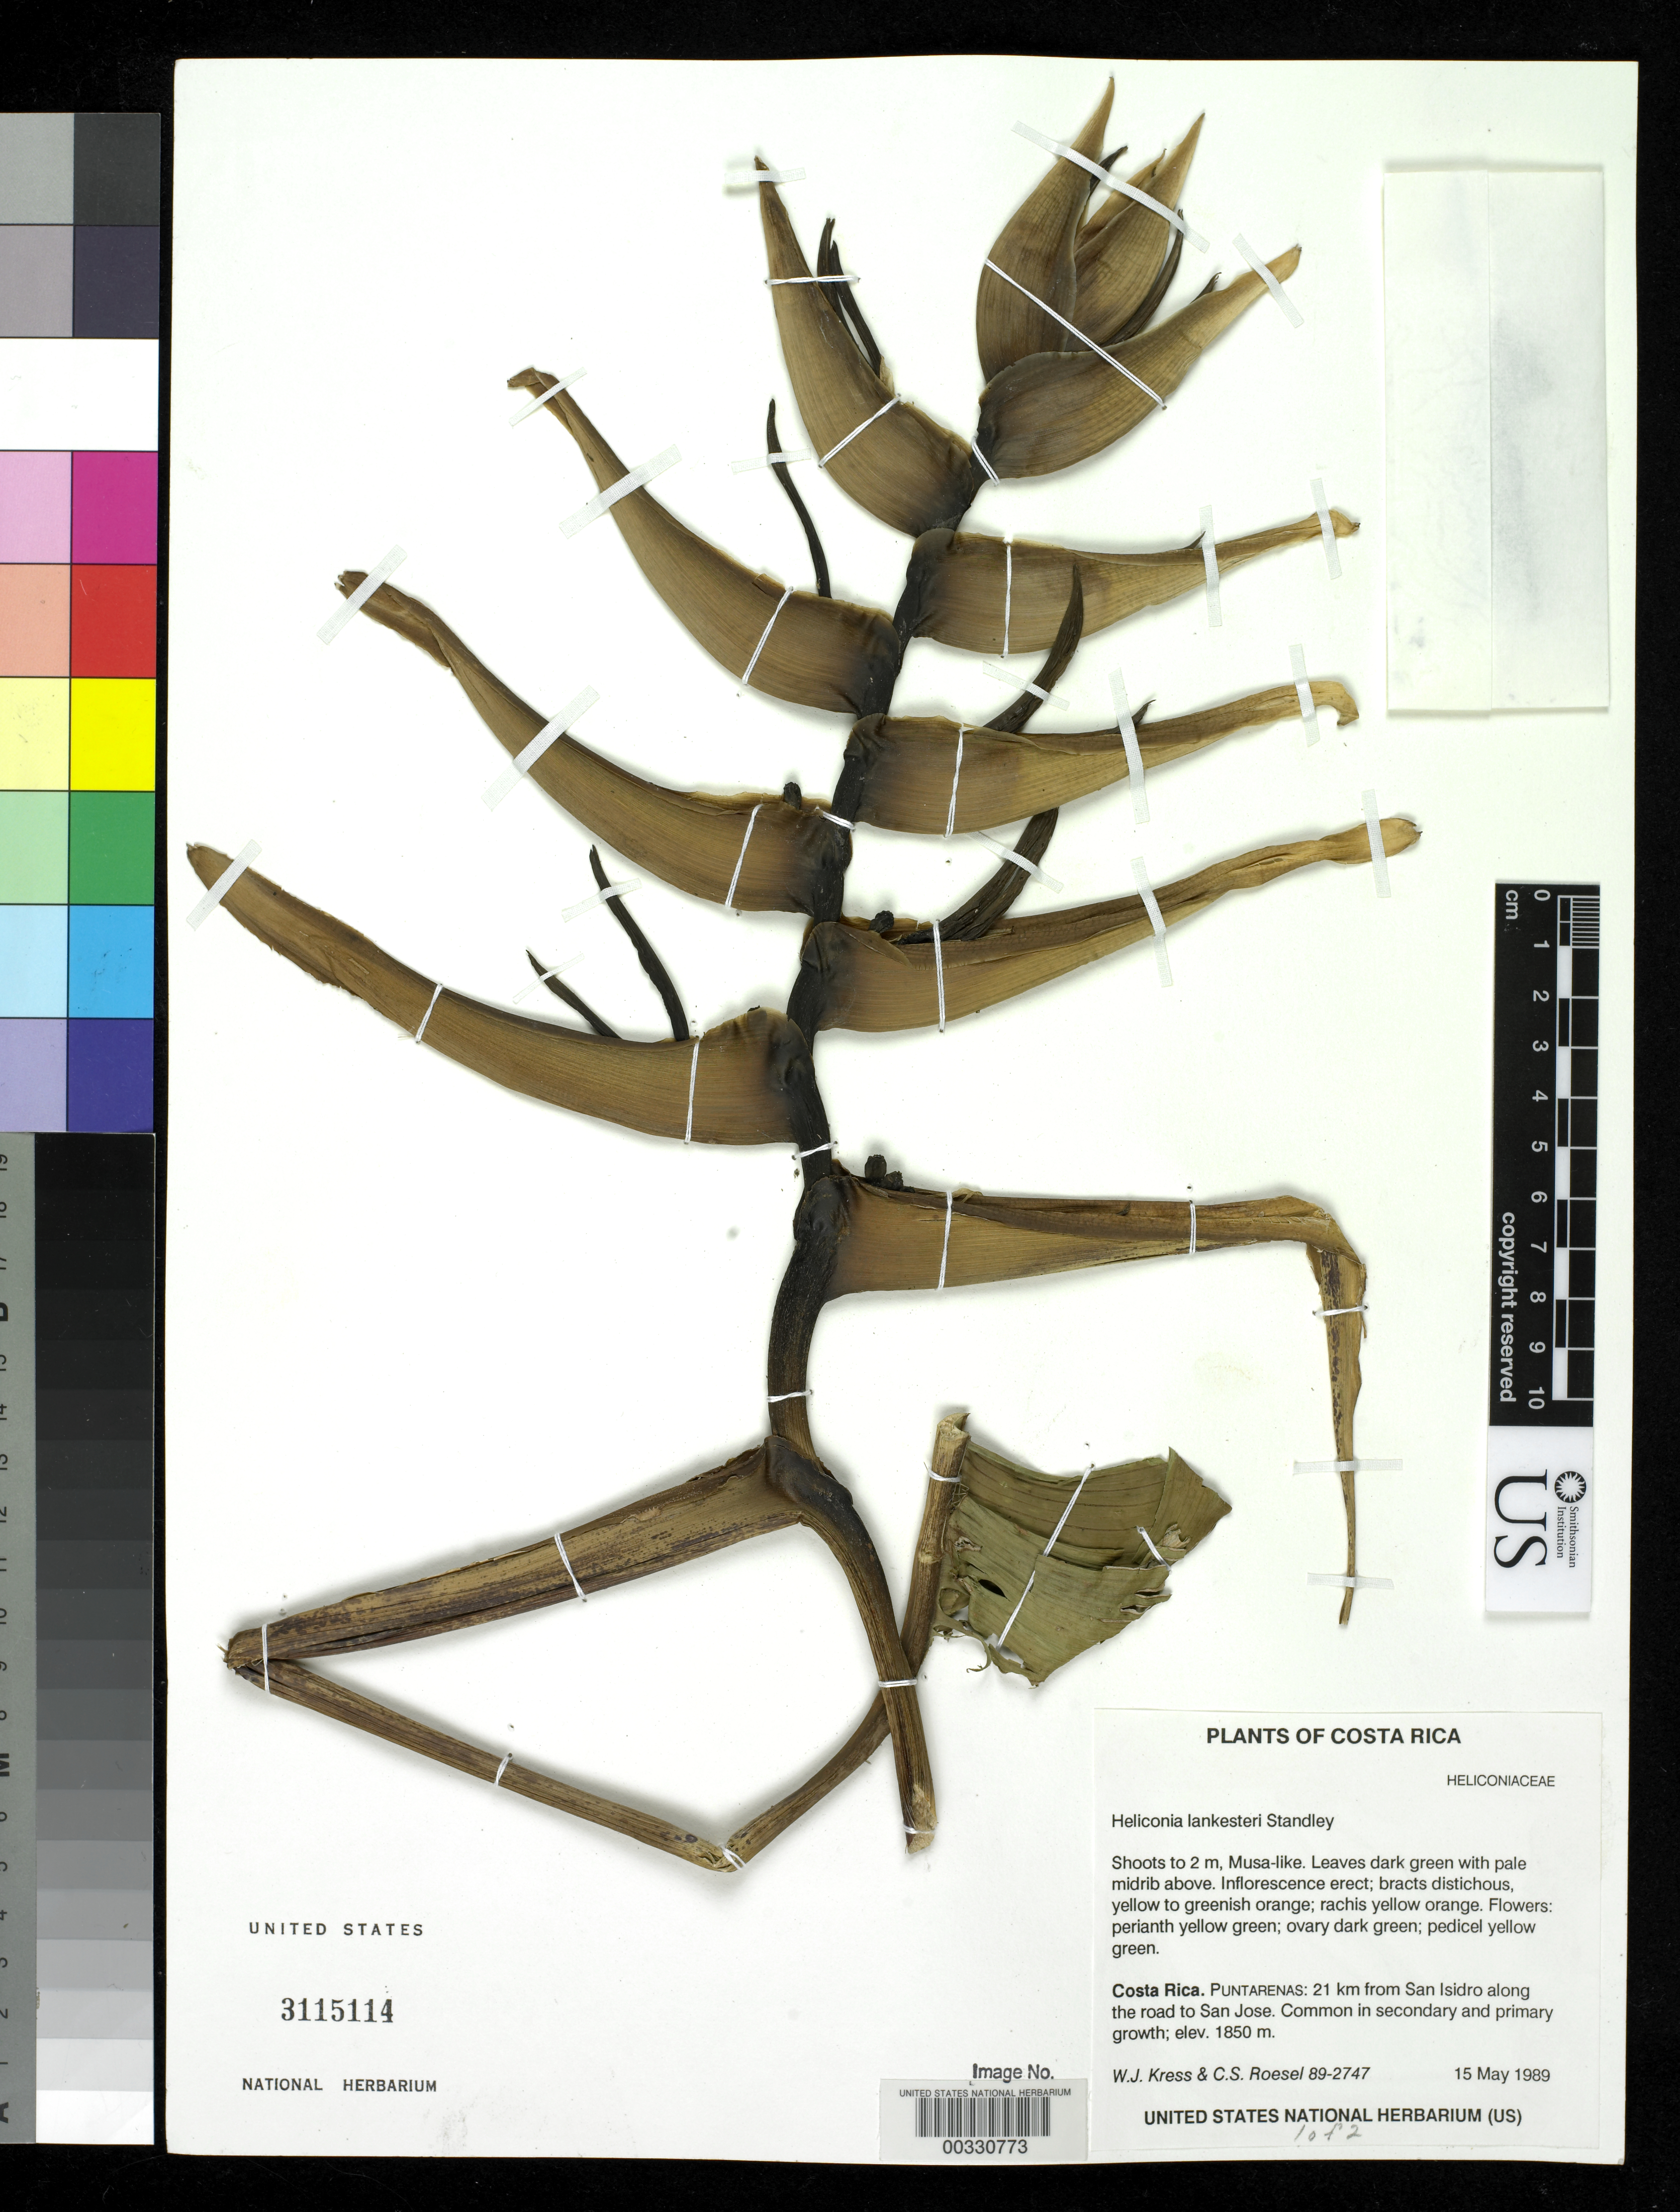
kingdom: Plantae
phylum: Tracheophyta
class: Liliopsida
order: Zingiberales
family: Heliconiaceae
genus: Heliconia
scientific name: Heliconia lankesteri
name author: Standl.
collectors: W. J. Kress & C. S. Roesel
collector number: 89-2747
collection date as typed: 15 May 1989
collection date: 1989-05-15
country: Costa Rica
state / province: Puntarenas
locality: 21 km from san isidro along road to san jose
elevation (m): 1850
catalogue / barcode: US 3115114